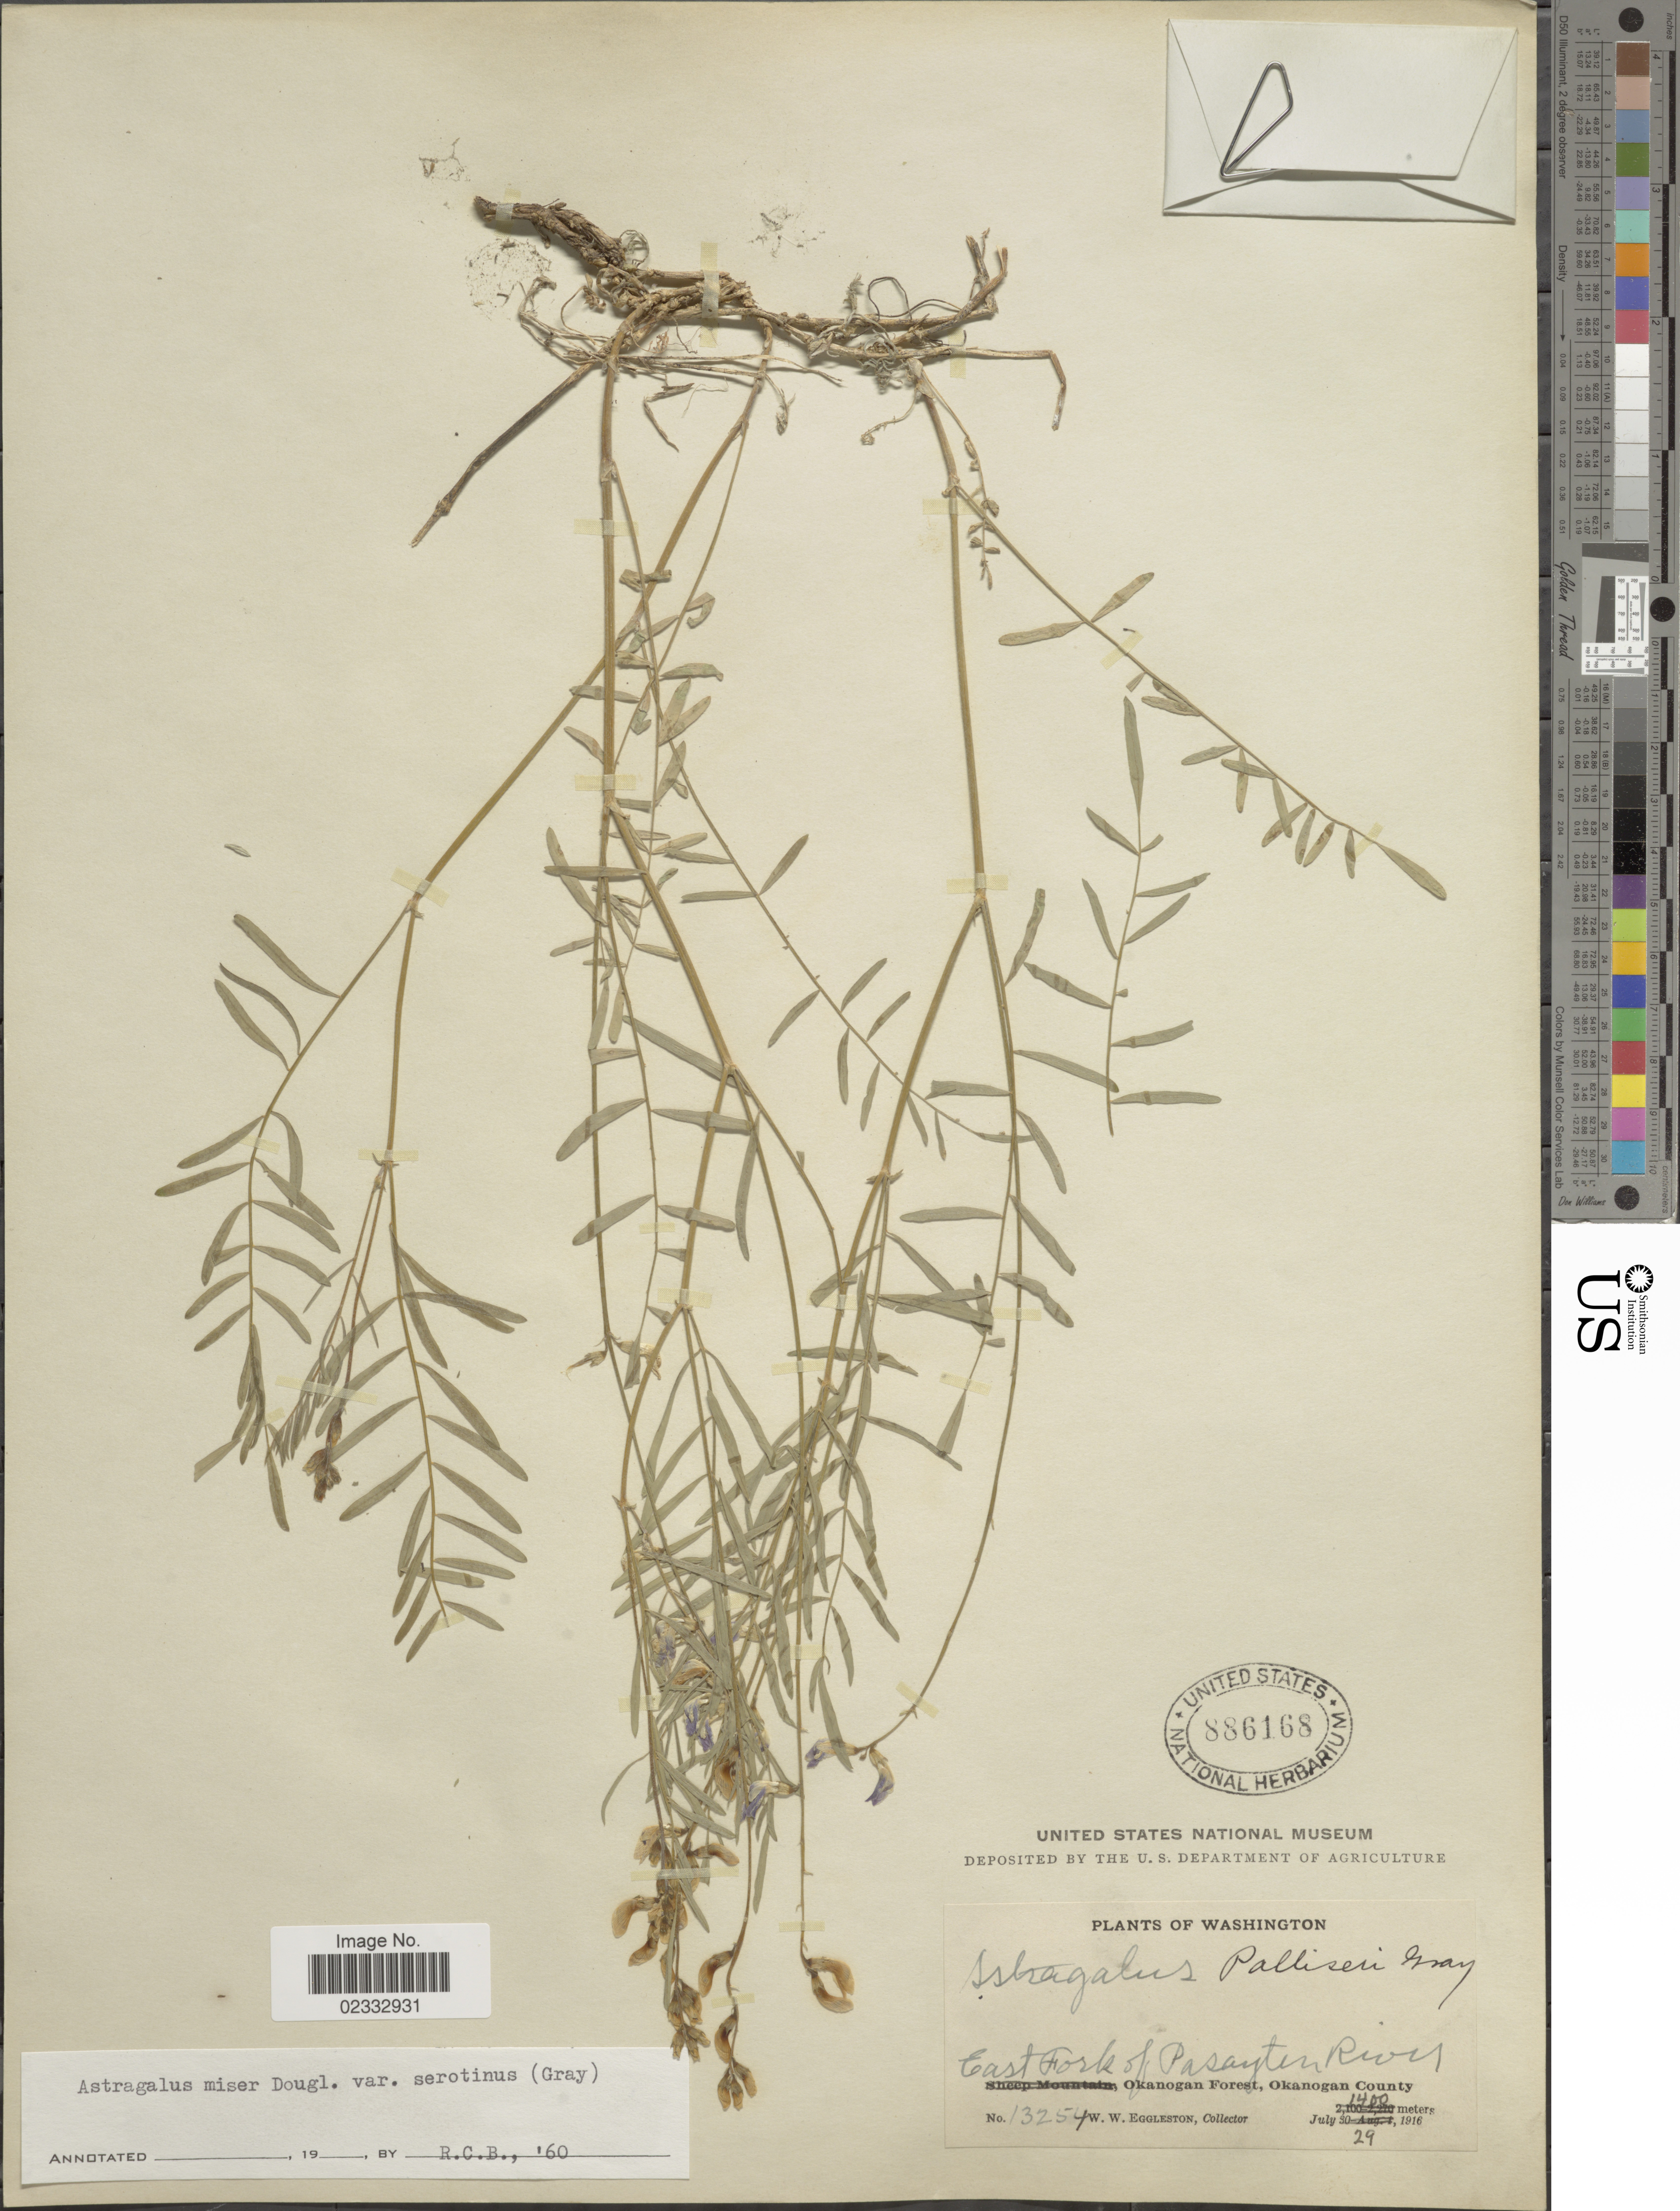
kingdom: Plantae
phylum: Tracheophyta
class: Magnoliopsida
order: Fabales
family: Fabaceae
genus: Astragalus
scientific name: Astragalus miser var. serotinus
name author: (A. Gray) Barneby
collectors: W. W. Eggleston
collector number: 13254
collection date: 1916-07-29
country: United States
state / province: Washington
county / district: Okanogan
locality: East Fork of Pasayten Rivers, Okanogan Forest, Okanogan County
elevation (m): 1400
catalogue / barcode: US 886168